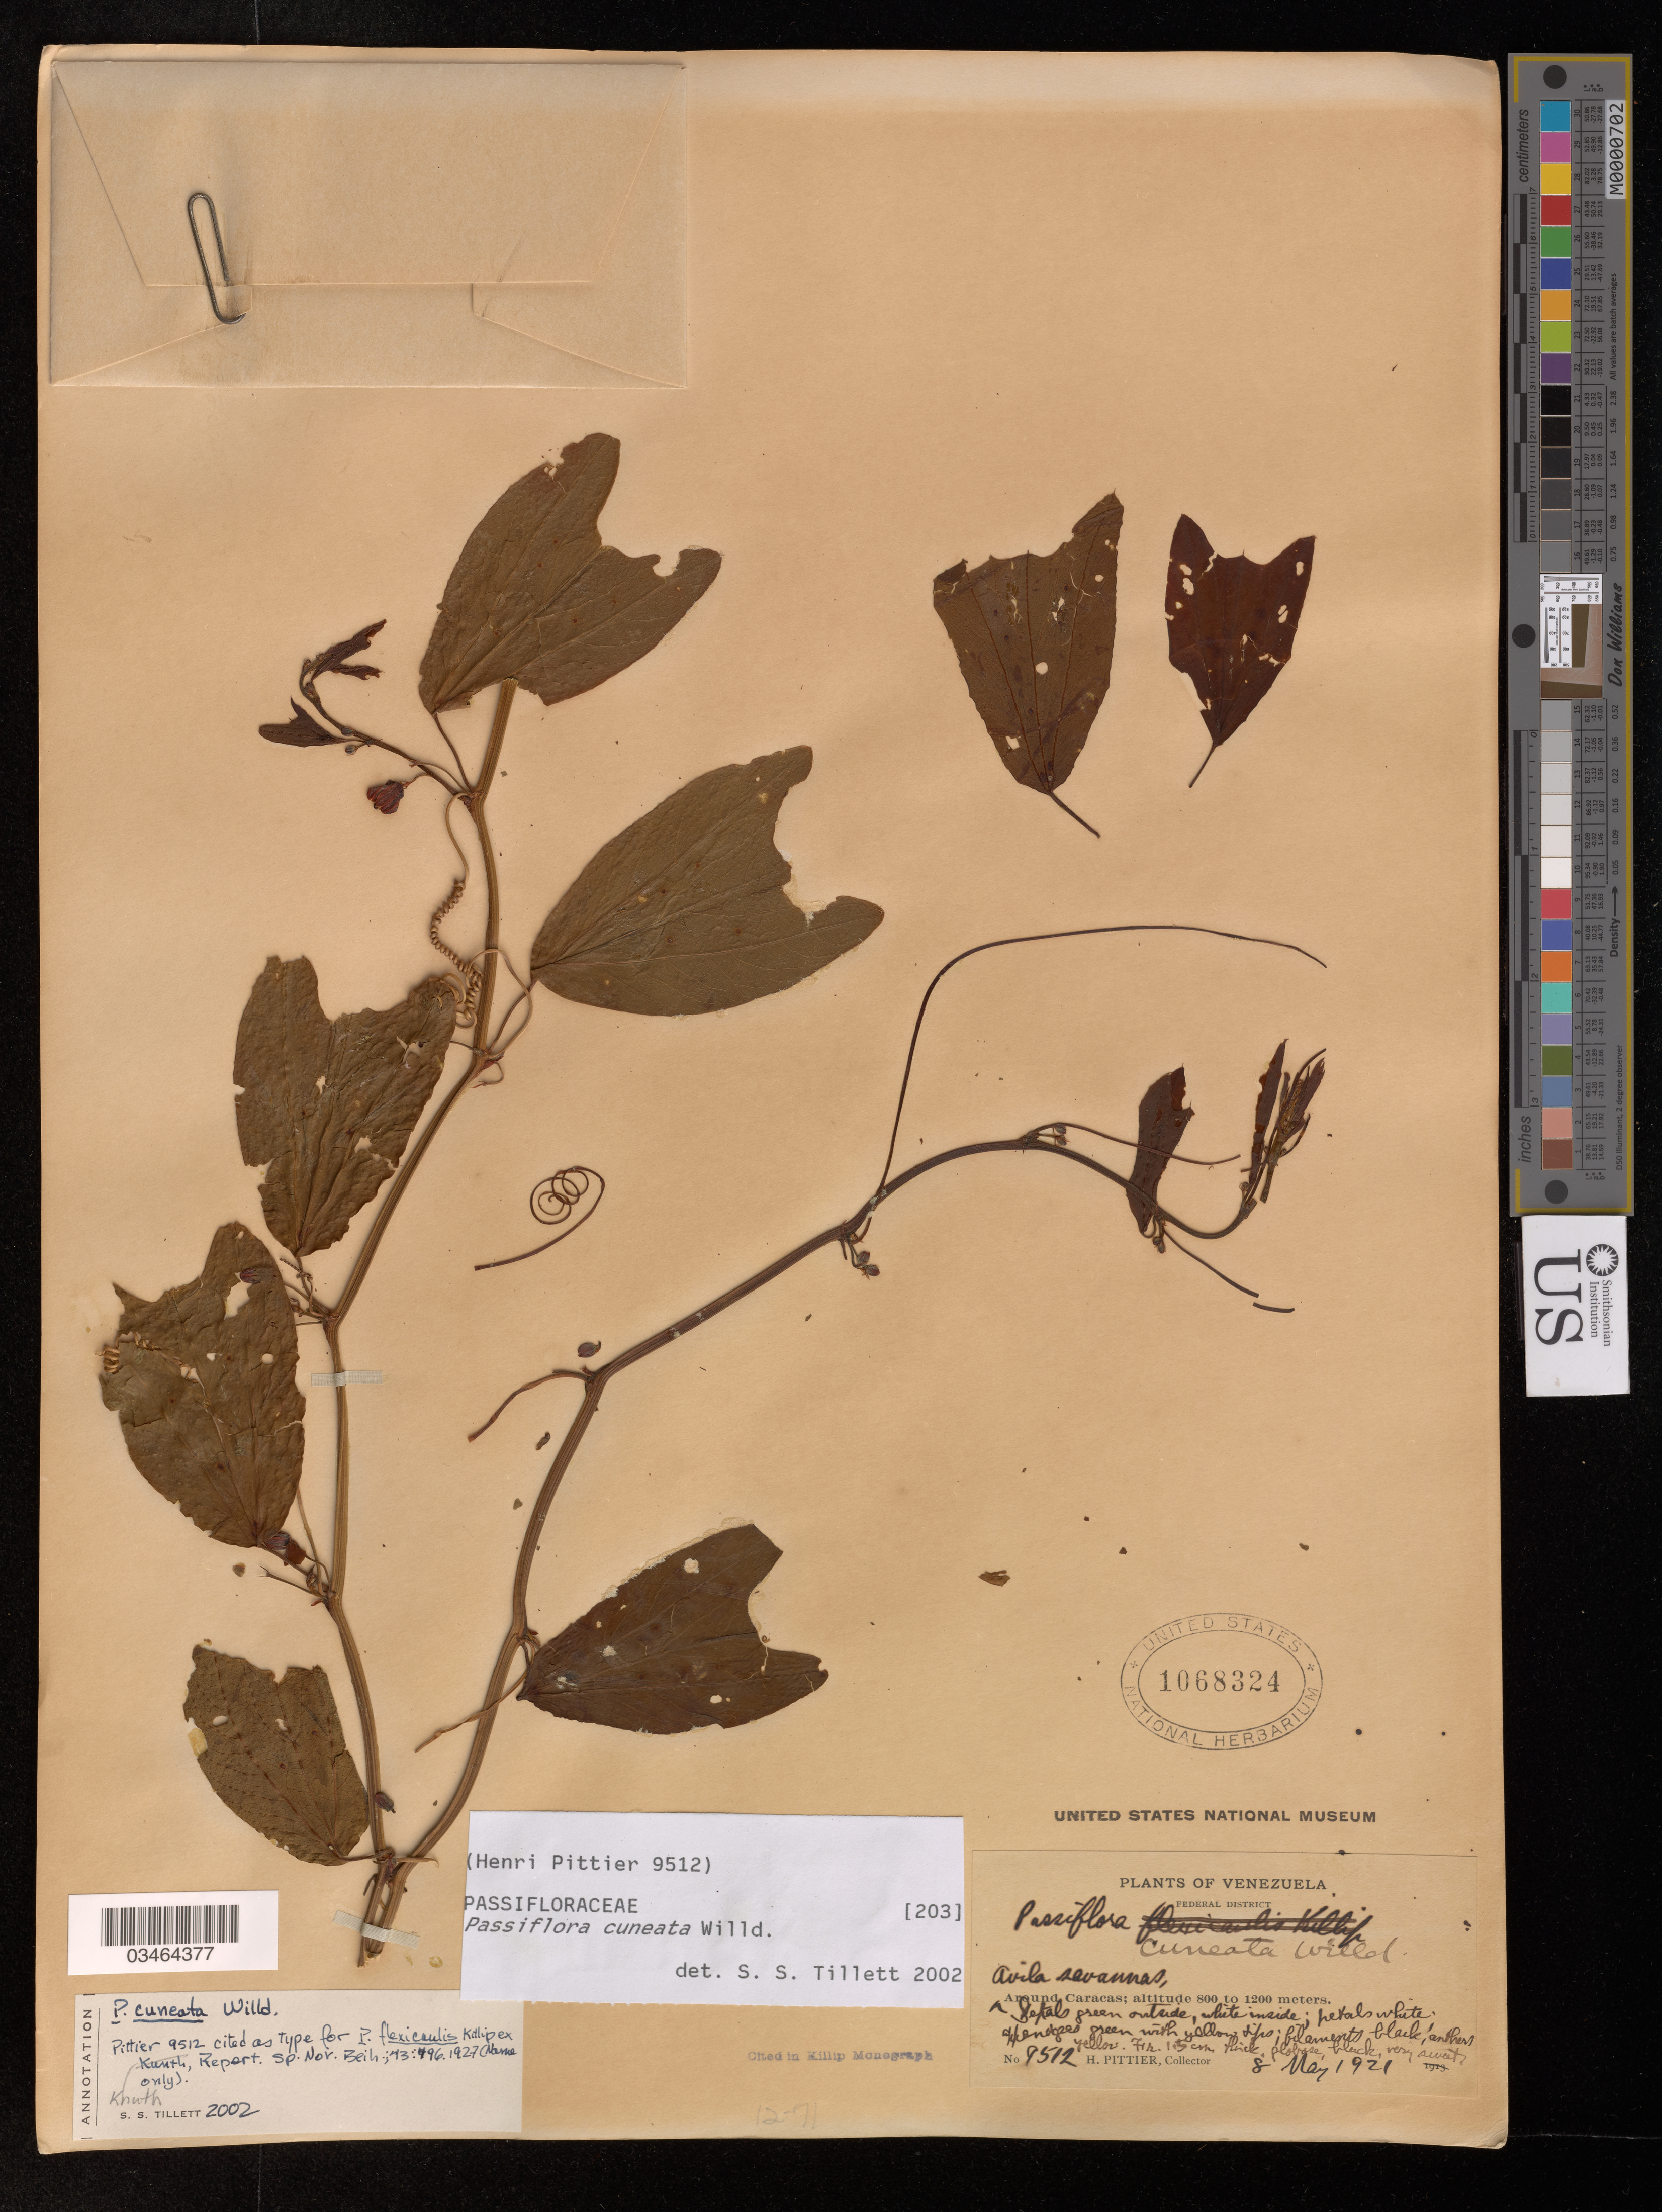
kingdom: Plantae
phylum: Tracheophyta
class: Magnoliopsida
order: Malpighiales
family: Passifloraceae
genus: Passiflora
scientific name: Passiflora cuneata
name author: Willd.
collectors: H. F. Pittier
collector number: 9512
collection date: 1921-05-08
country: Venezuela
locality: Federal District. Avila savannas, Around Caracas.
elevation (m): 800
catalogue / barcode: US 1068324